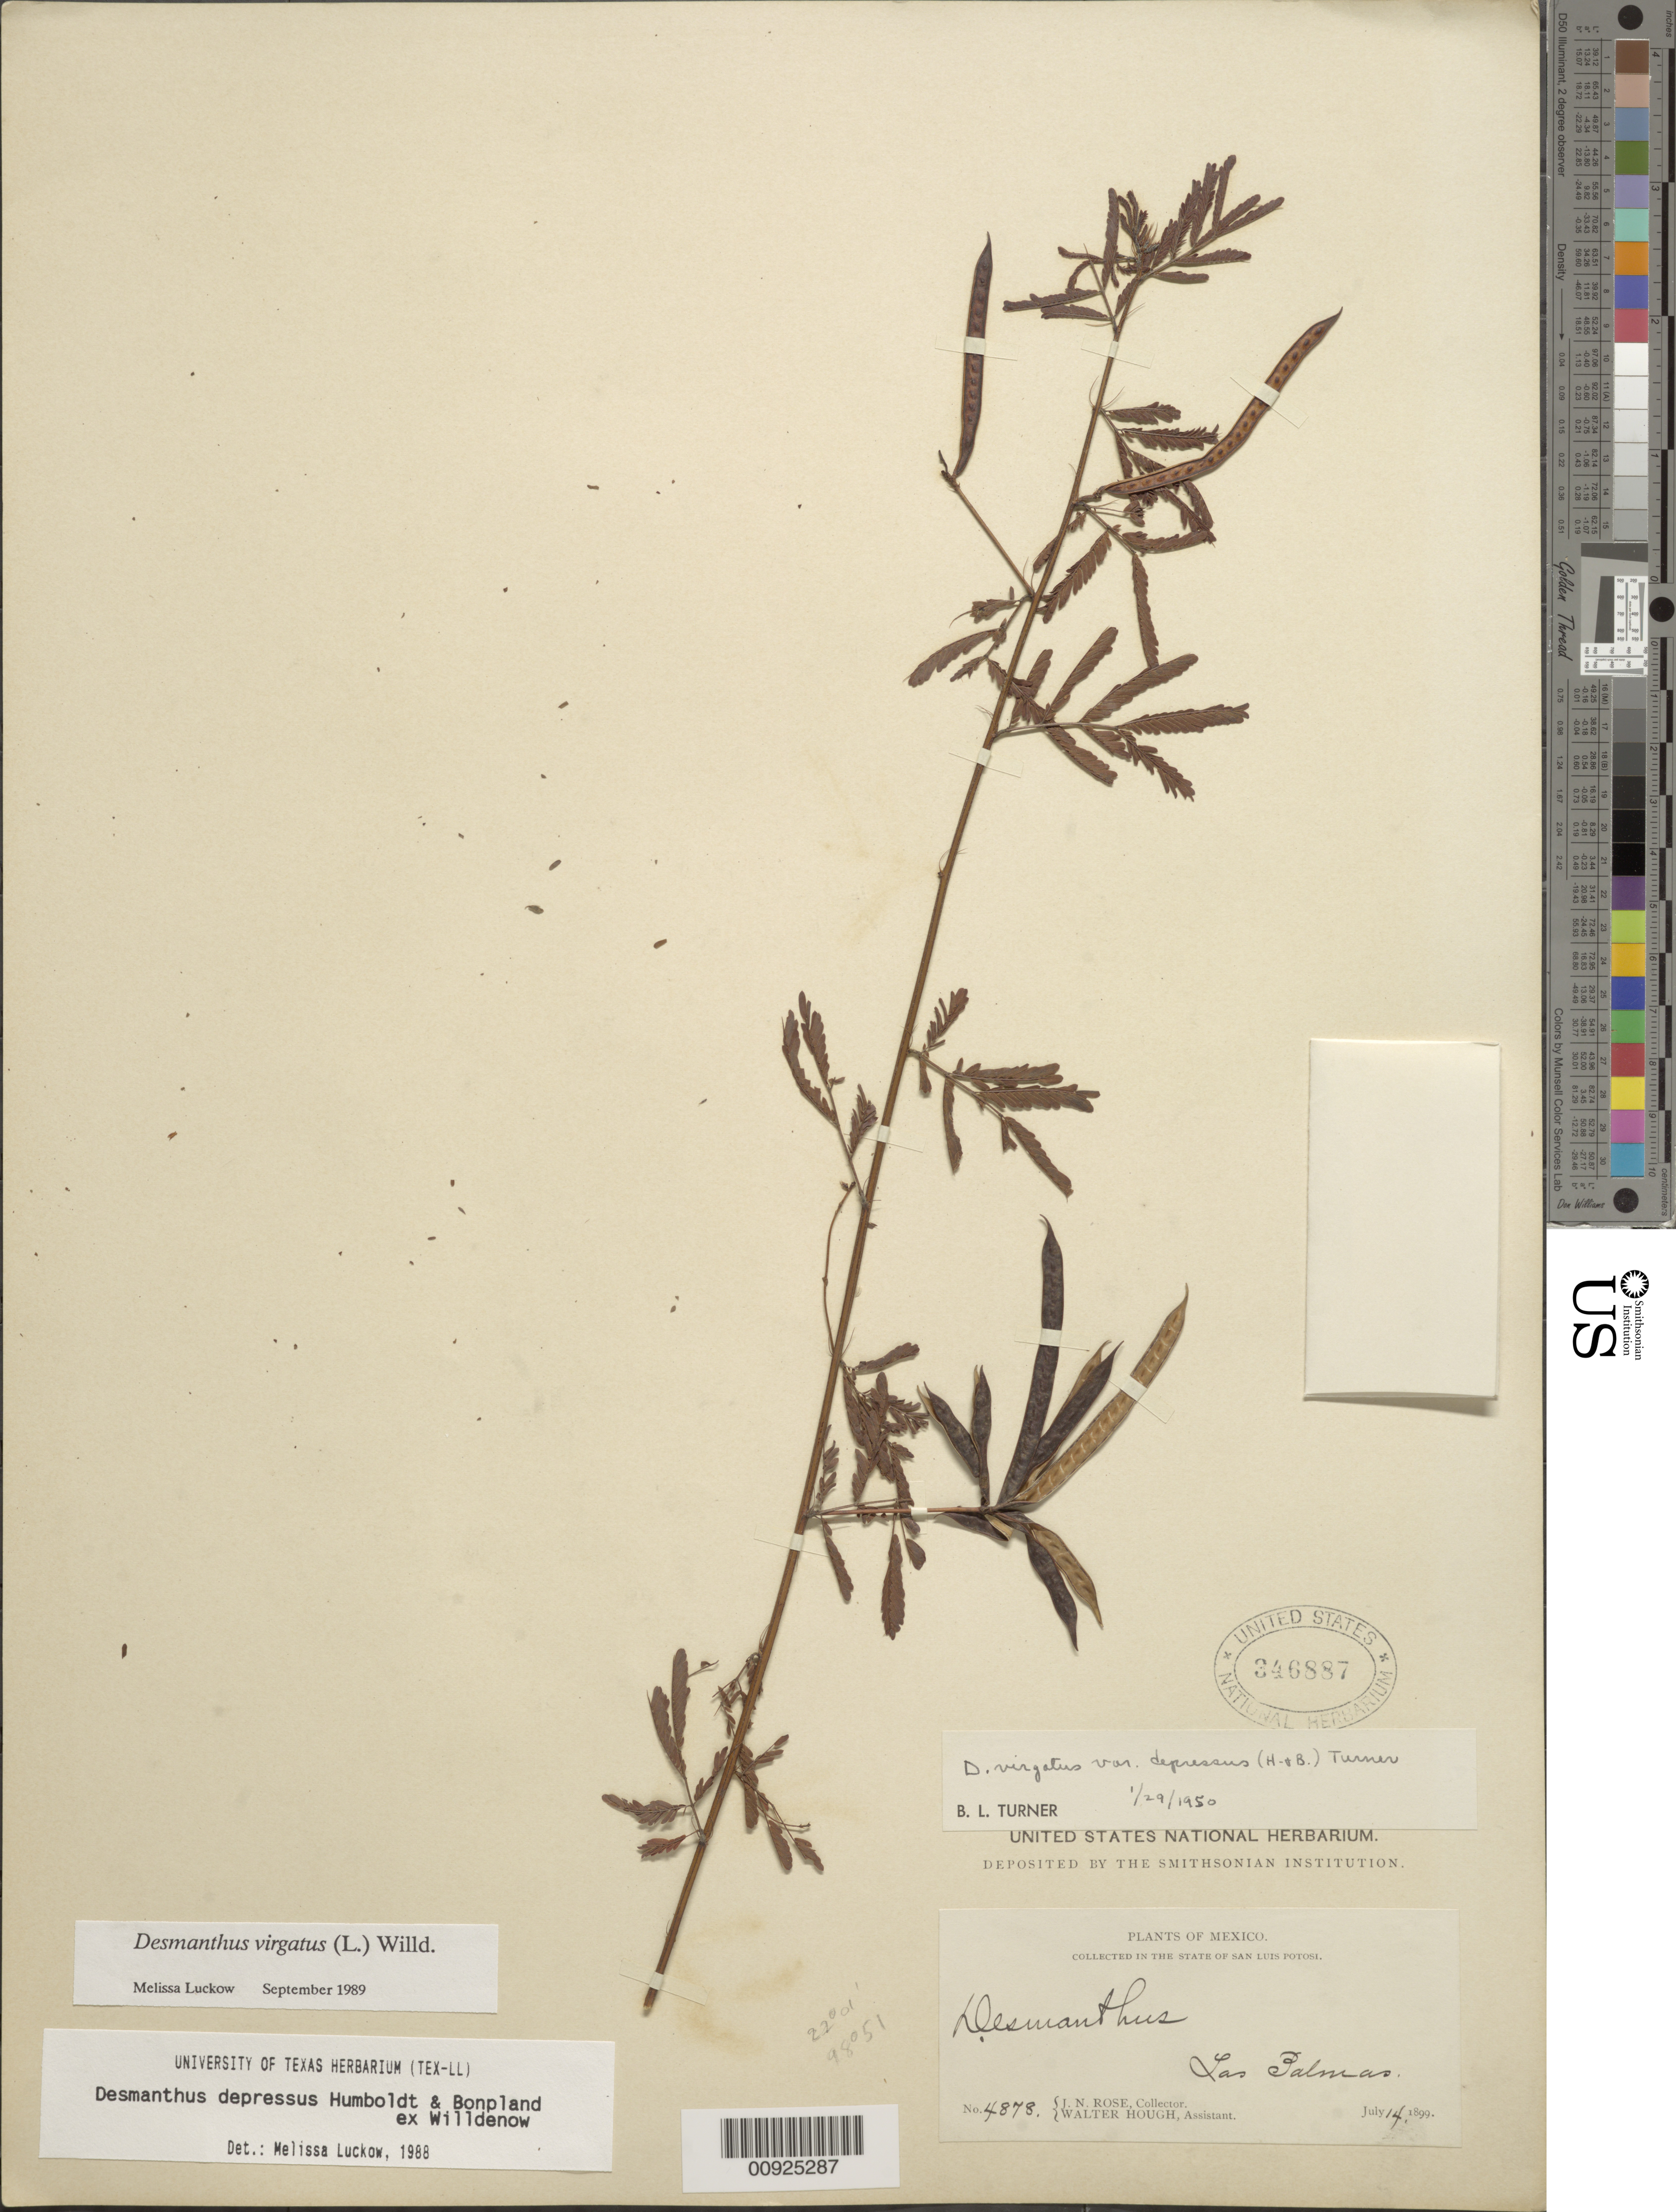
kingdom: Plantae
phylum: Tracheophyta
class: Magnoliopsida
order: Fabales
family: Fabaceae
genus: Desmanthus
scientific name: Desmanthus virgatus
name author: (L.) Willd.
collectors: J. N. Rose & W. Hough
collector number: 4878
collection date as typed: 14 Jul 1899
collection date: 1899-07-14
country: Mexico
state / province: San Luis Potosí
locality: Las Palmas, San Luis Potosí.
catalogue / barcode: US 346887